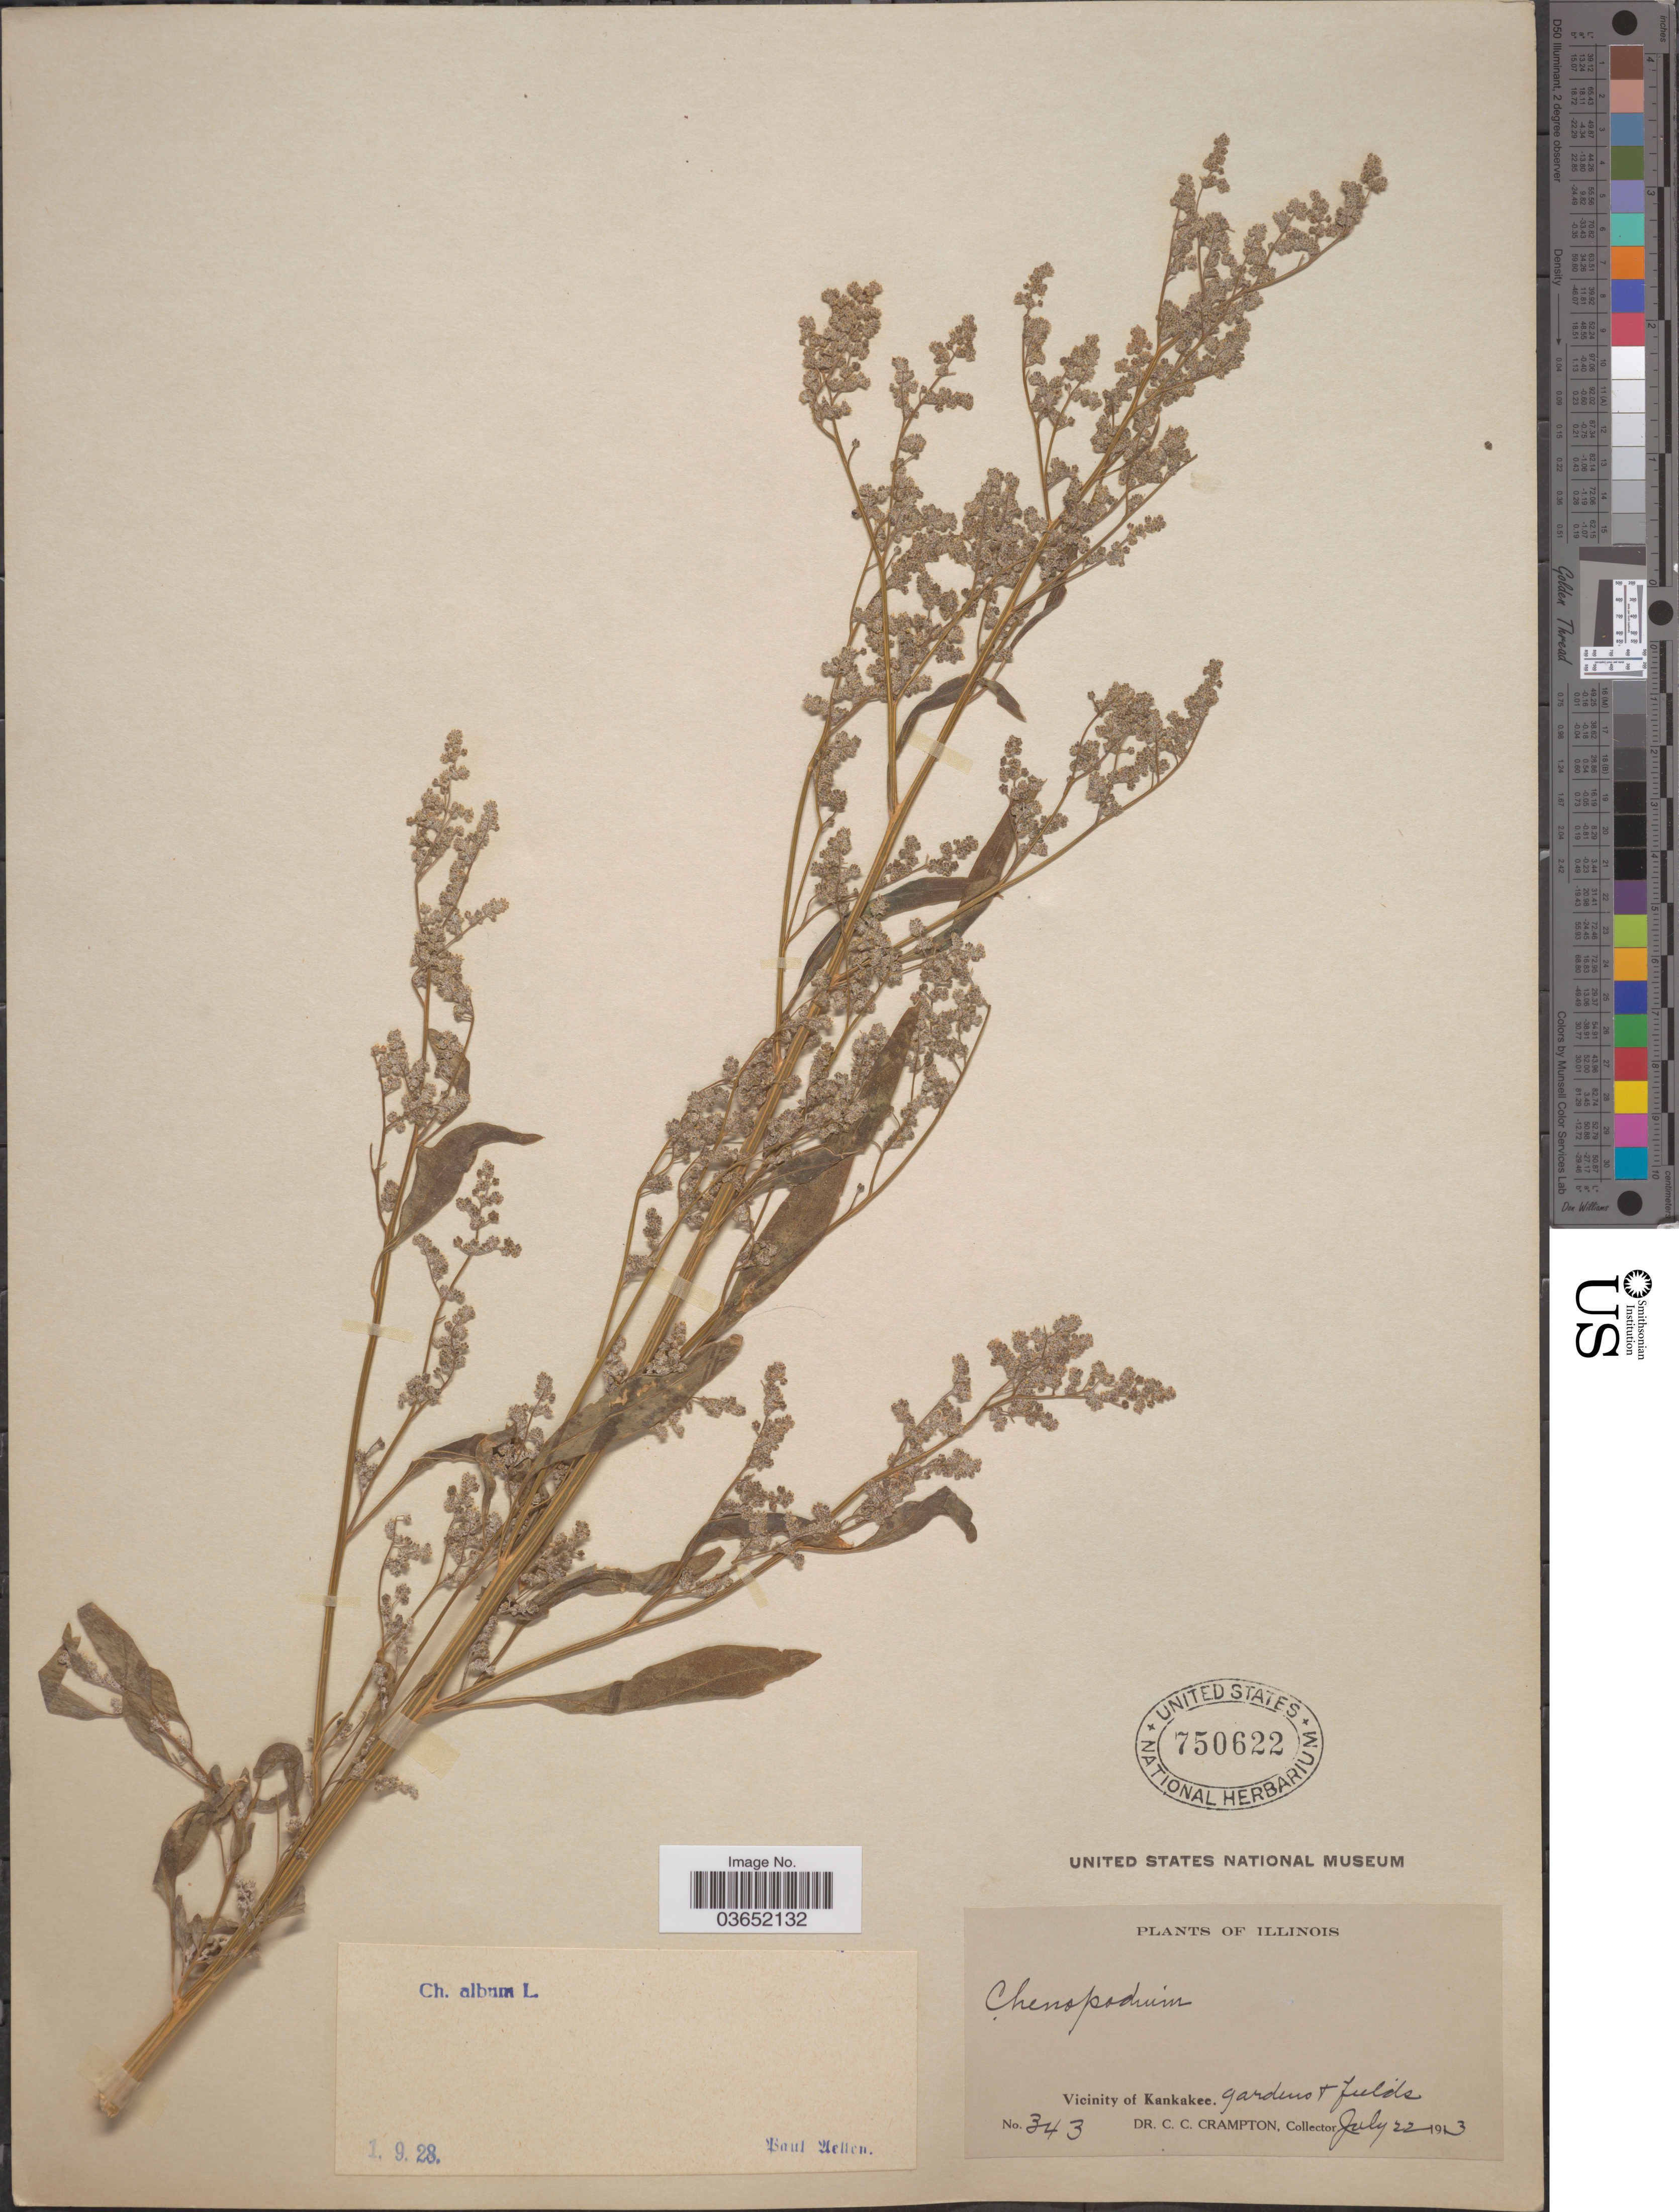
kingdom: Plantae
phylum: Tracheophyta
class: Magnoliopsida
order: Caryophyllales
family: Amaranthaceae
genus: Chenopodium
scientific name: Chenopodium album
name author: L.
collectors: C. Crampton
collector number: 343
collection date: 1913-07-22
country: United States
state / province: Illinois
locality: Vicinity of Kankakee. Gardens & fields.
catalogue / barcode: US 750622